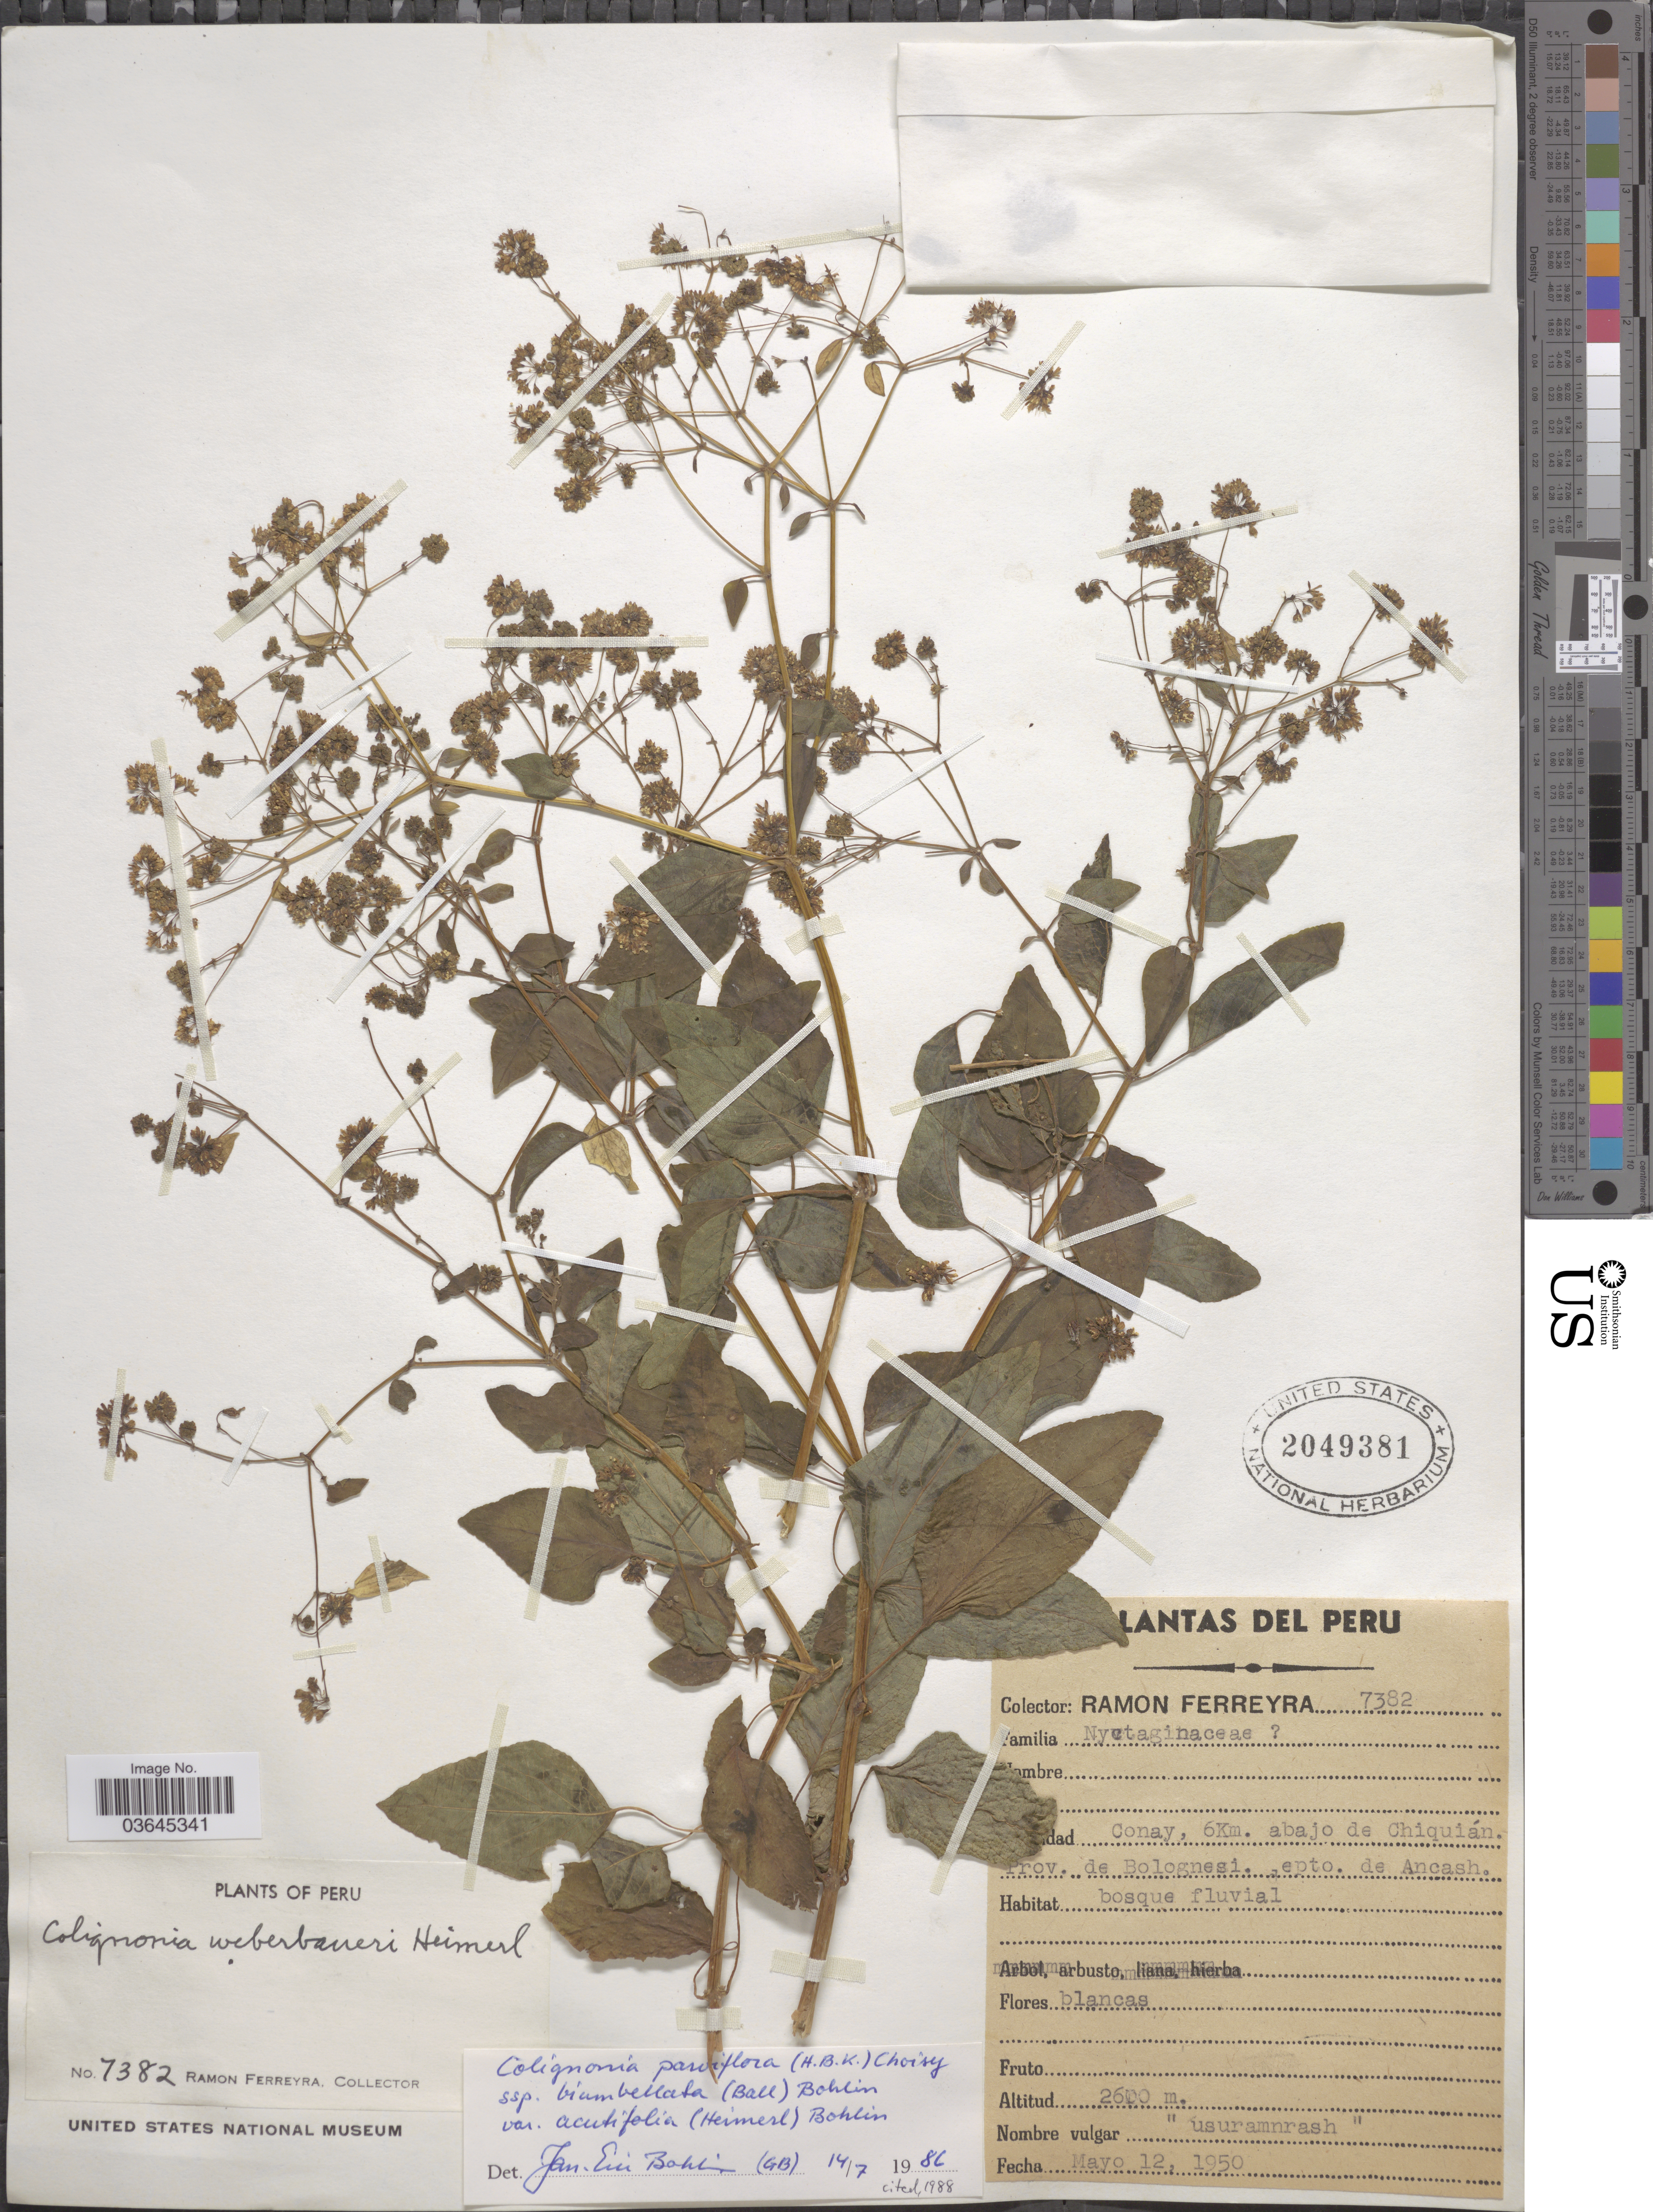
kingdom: Plantae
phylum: Tracheophyta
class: Magnoliopsida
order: Caryophyllales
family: Nyctaginaceae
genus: Colignonia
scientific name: Colignonia parviflora var. acutifolia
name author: (Heimerl) J.E. Bohlin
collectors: R. A. Ferreyra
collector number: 7382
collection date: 1950-05-12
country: Peru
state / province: Ancash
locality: Conay, 6Km. abajo de Chiquián. Prov. de Bolognesi. depto. de Ancash.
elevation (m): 2600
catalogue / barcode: US 2049381